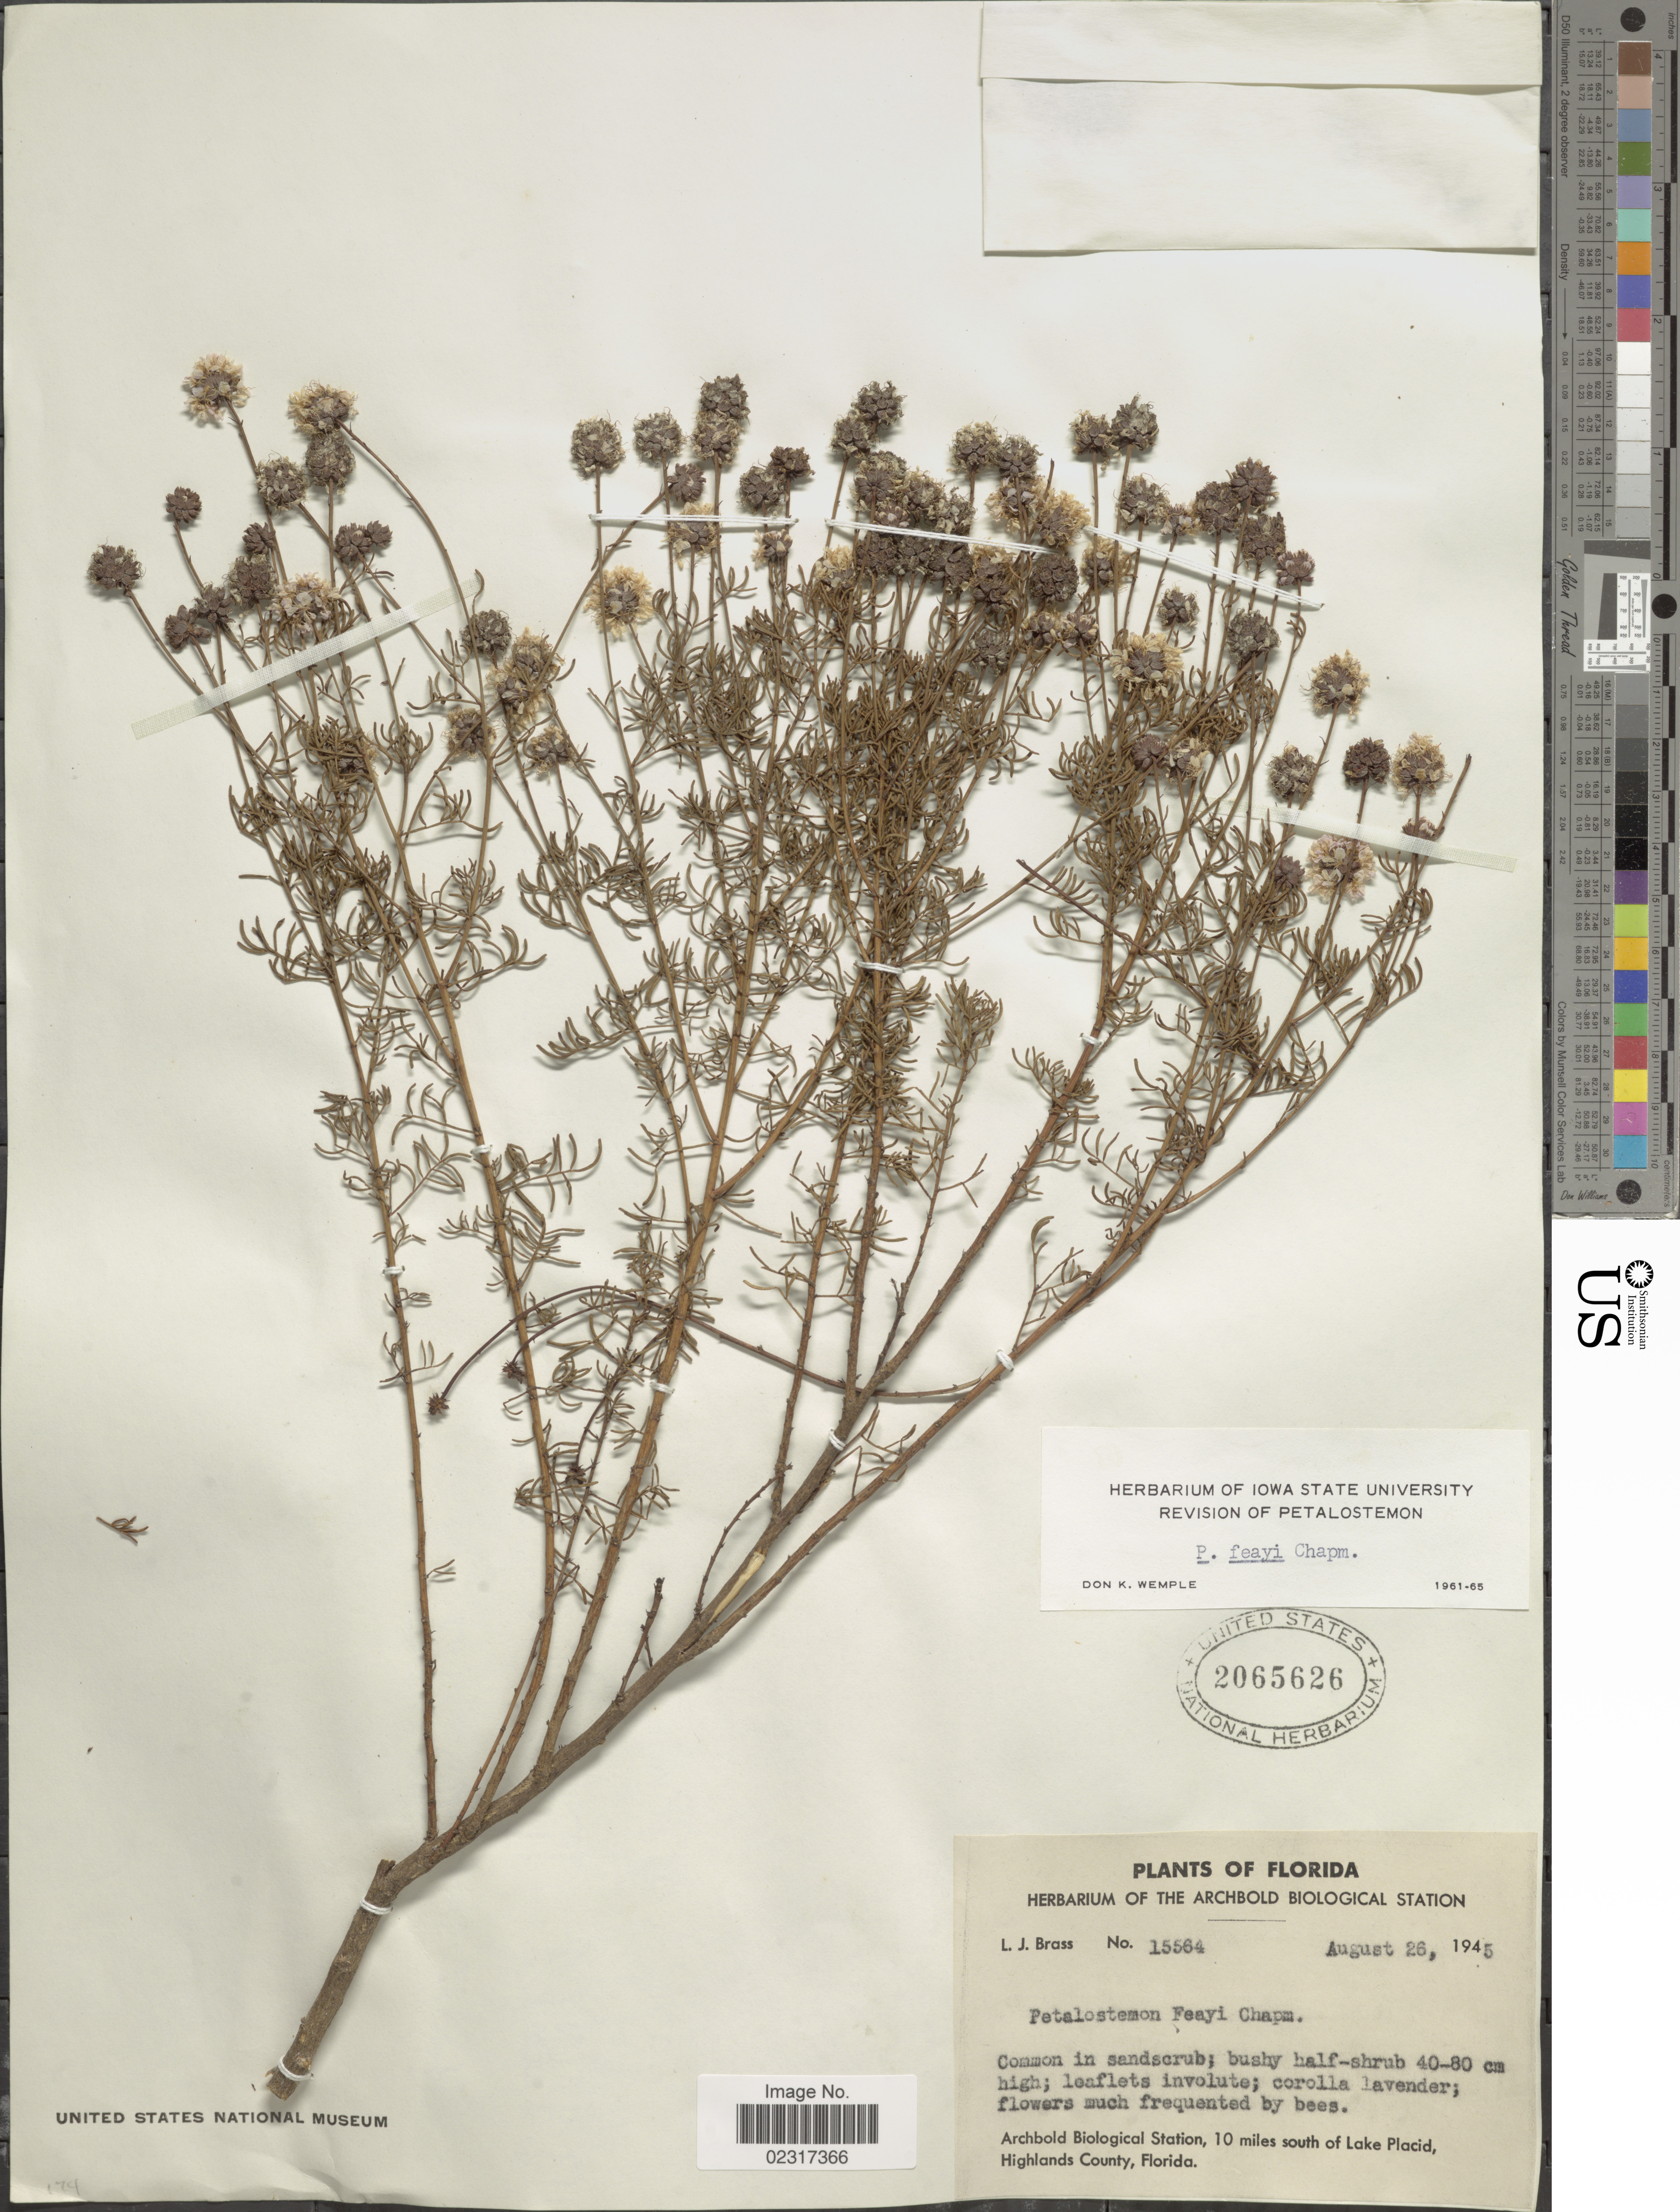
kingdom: Plantae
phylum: Tracheophyta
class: Magnoliopsida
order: Fabales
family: Fabaceae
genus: Dalea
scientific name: Dalea feayi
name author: (Chapm.) Barneby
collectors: L. J. Brass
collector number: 15564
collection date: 1945-08-26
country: United States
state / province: Florida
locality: Common in sandscrub, Archibold Biological Station, 10 miles south of Lake Placid, Highlands County.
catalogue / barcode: US 2065626